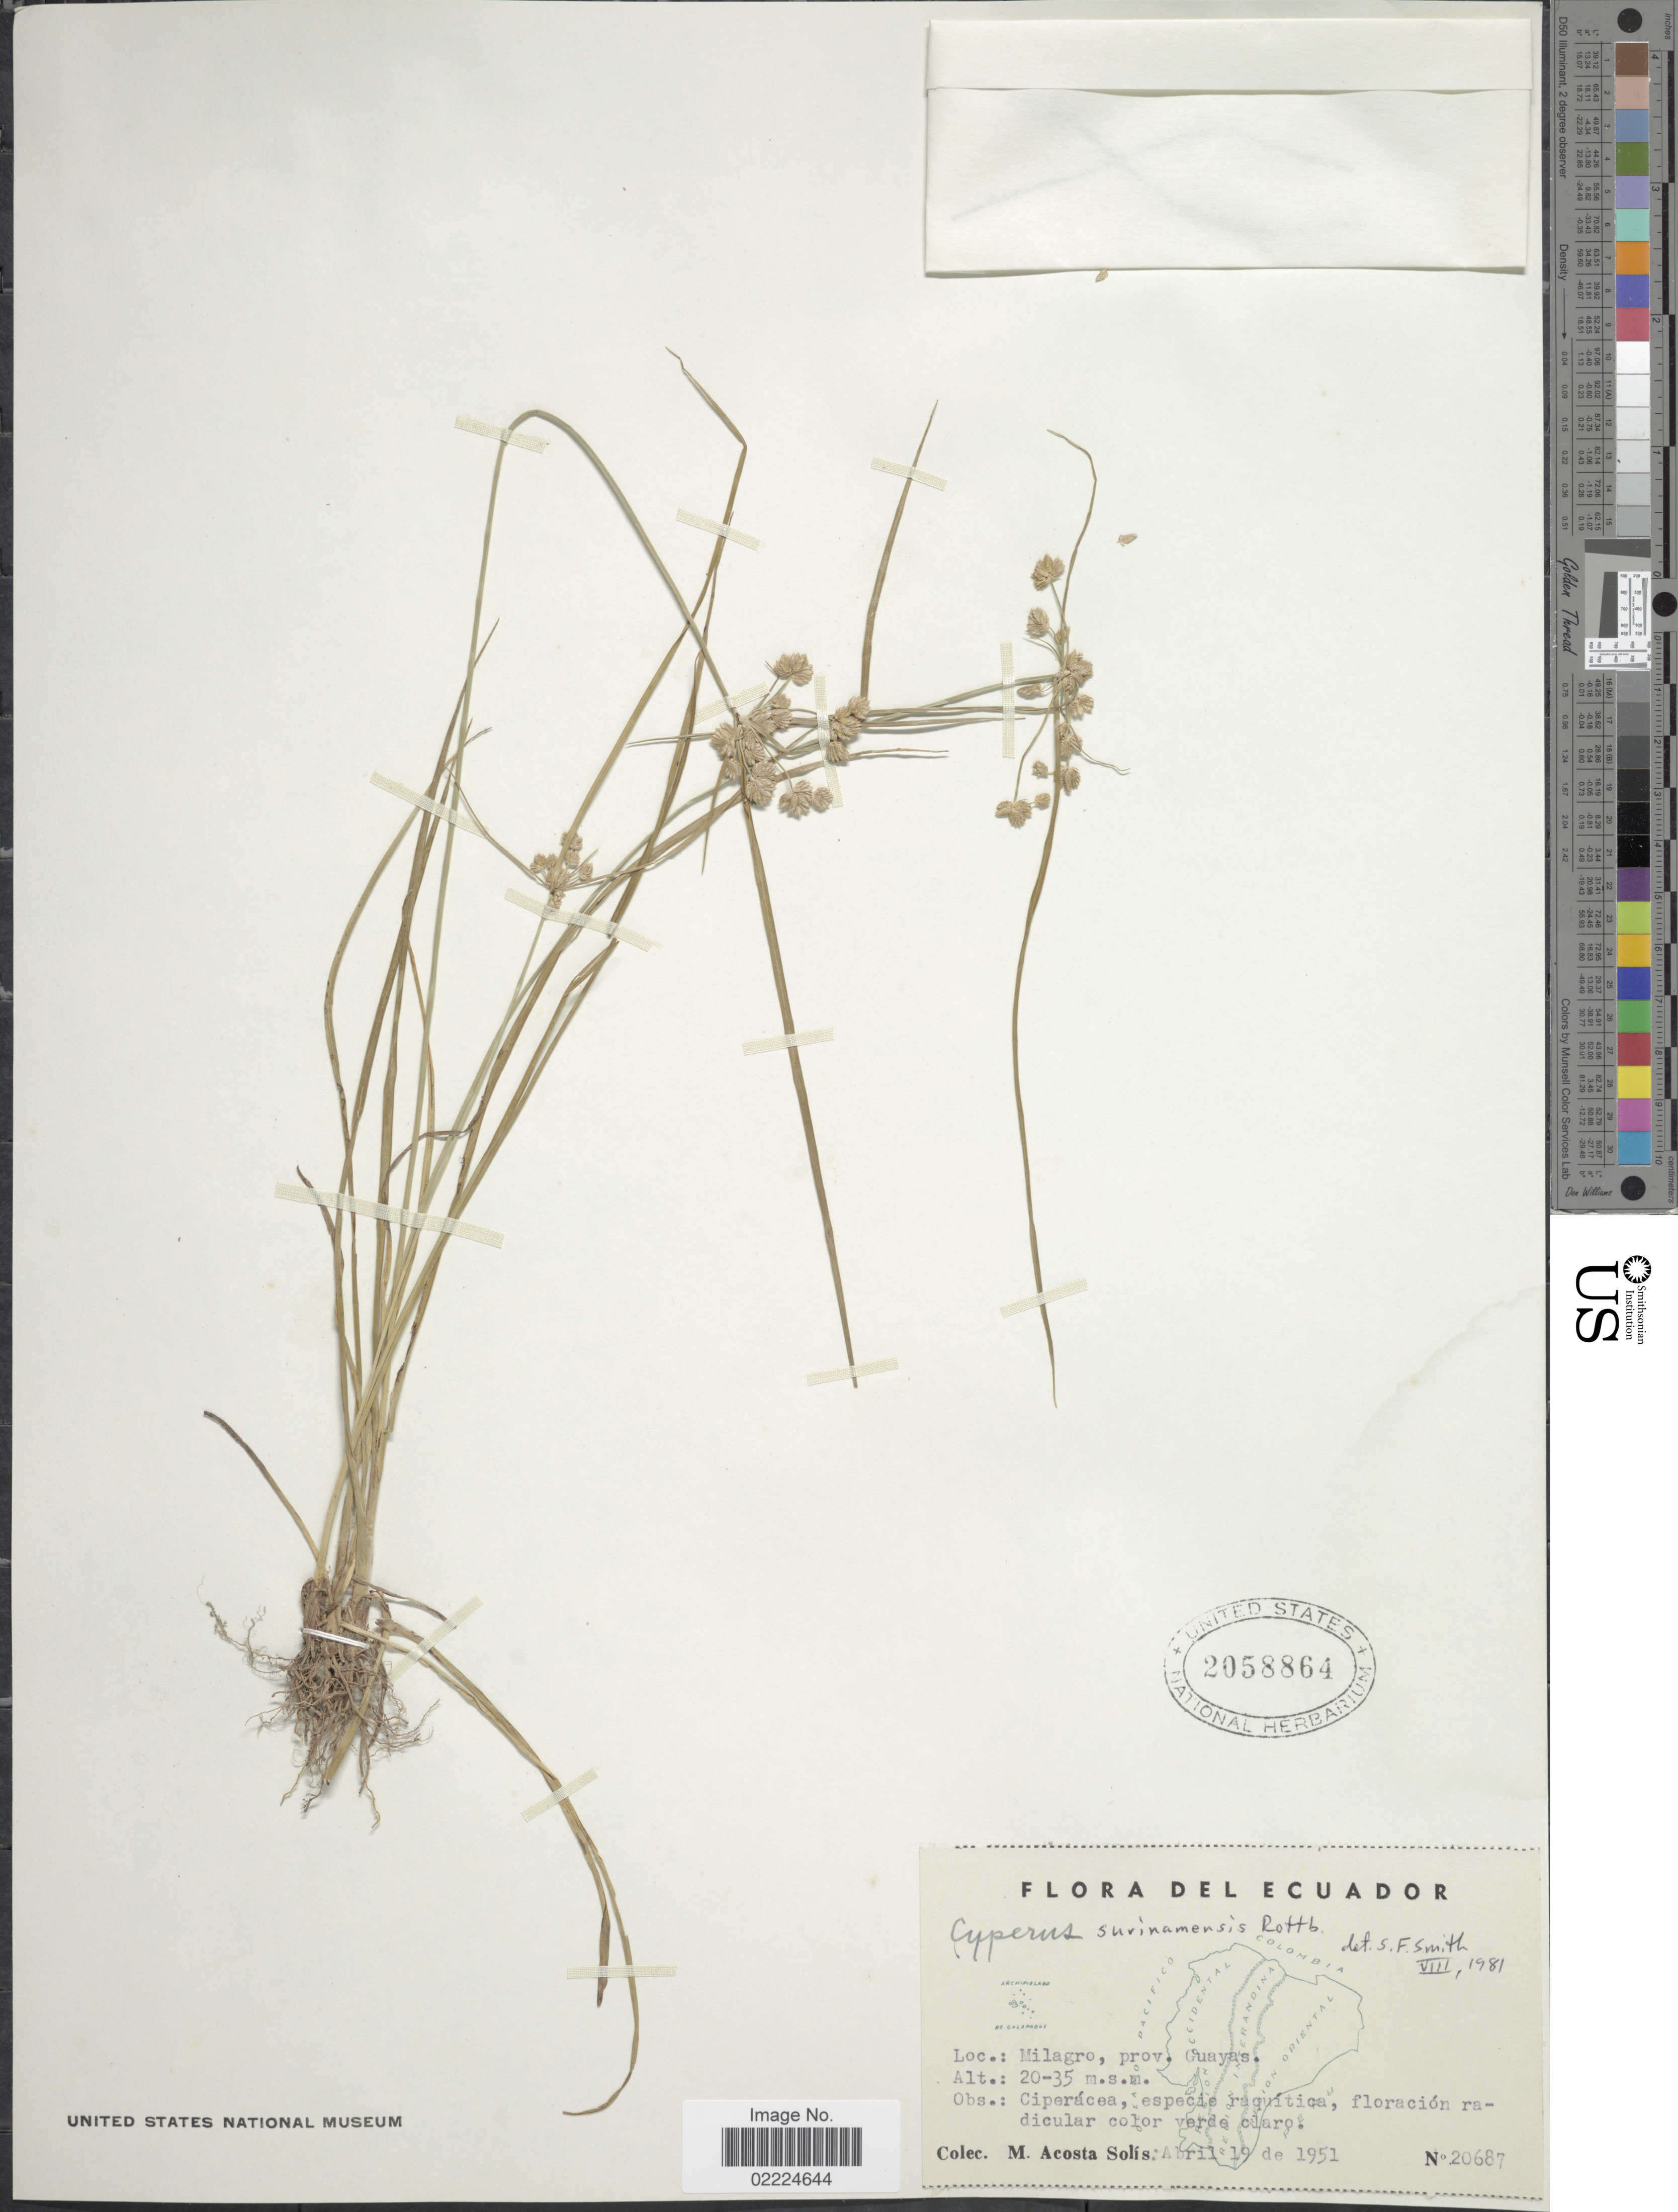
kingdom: Plantae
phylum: Tracheophyta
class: Liliopsida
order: Poales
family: Cyperaceae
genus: Cyperus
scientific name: Cyperus surinamensis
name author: Rottb.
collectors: M. Acosta Solis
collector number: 20687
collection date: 1951-04-10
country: Ecuador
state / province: Guayas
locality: Milagro, prov. Guayas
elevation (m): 20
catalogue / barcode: US 2058864